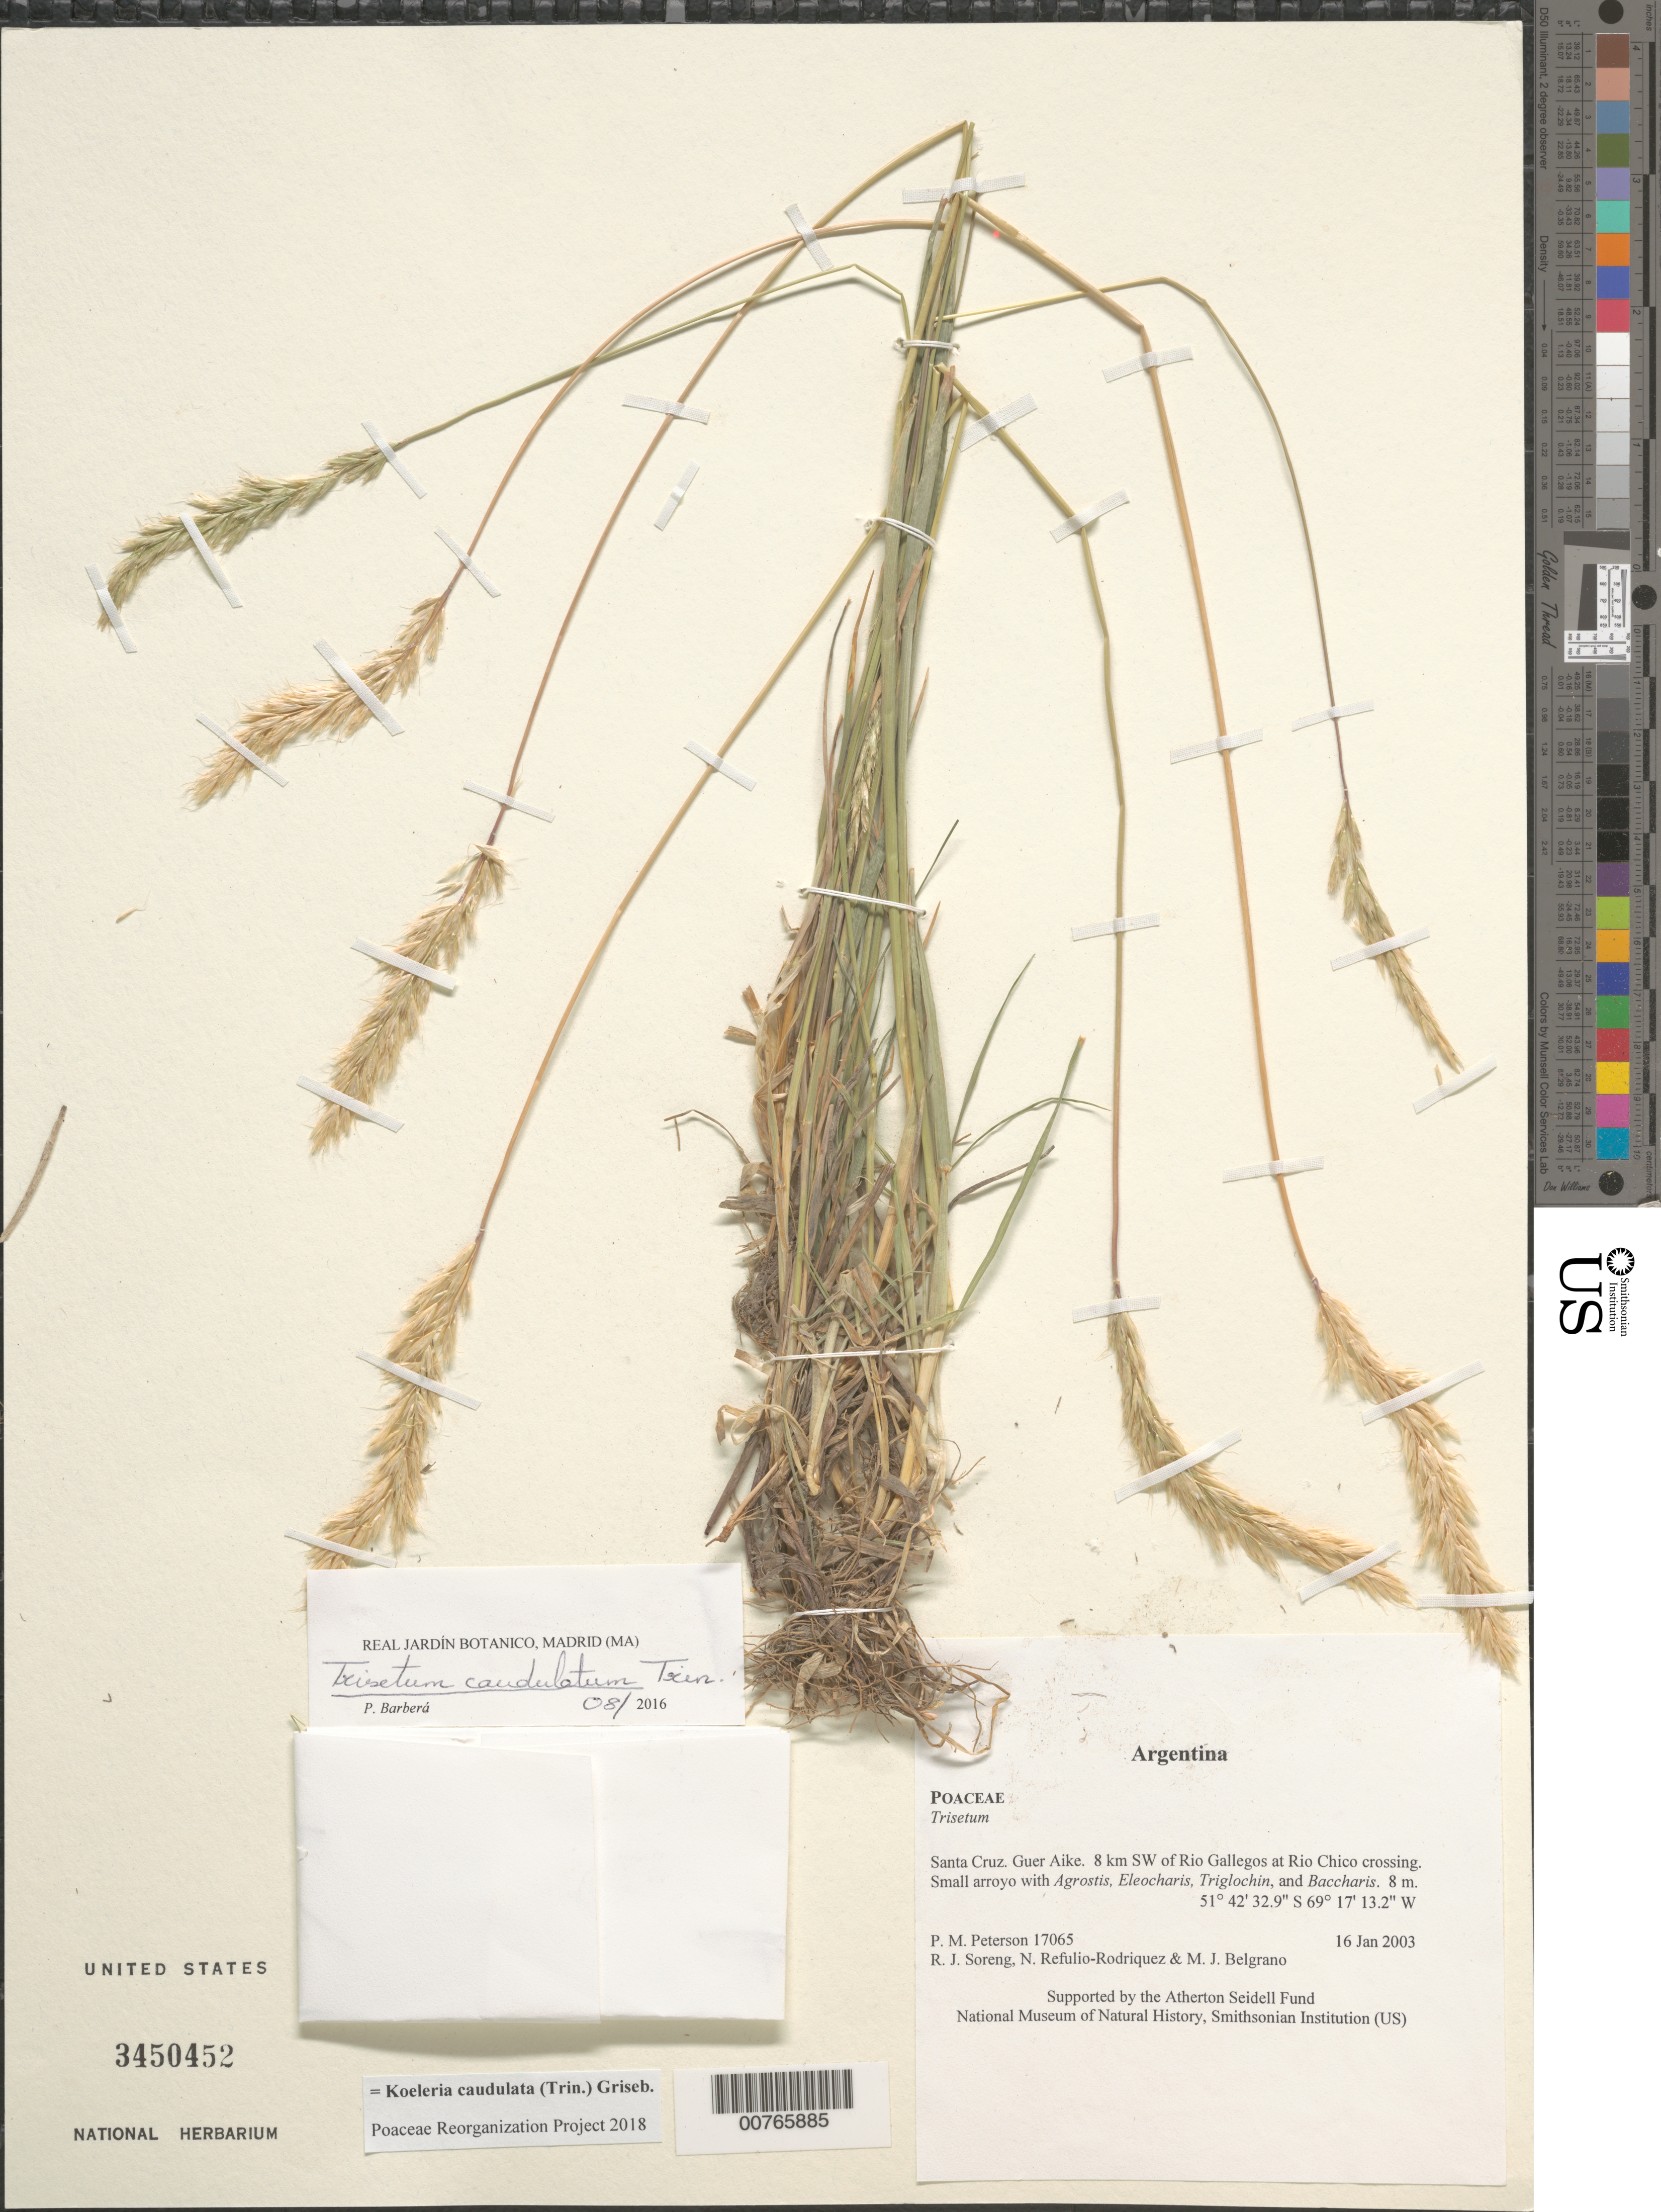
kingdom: Plantae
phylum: Tracheophyta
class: Liliopsida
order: Poales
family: Poaceae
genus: Koeleria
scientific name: Koeleria caudulata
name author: (Trin.) Griseb.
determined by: Poaceae Reorganization Project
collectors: P. M. Peterson, R. J. Soreng, N. Refulio-Rodríguez & M. Belgrano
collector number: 17065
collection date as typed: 16 Jan 2003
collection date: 2003-01-16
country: Argentina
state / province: Santa Cruz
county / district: Guer Aike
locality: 8 km SW of Rio Gallegos at Rio Chico crossing. Small arroyo with Agrostis, Eleocharis, Triglochin, and Baccharis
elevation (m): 8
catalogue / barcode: US 3450452